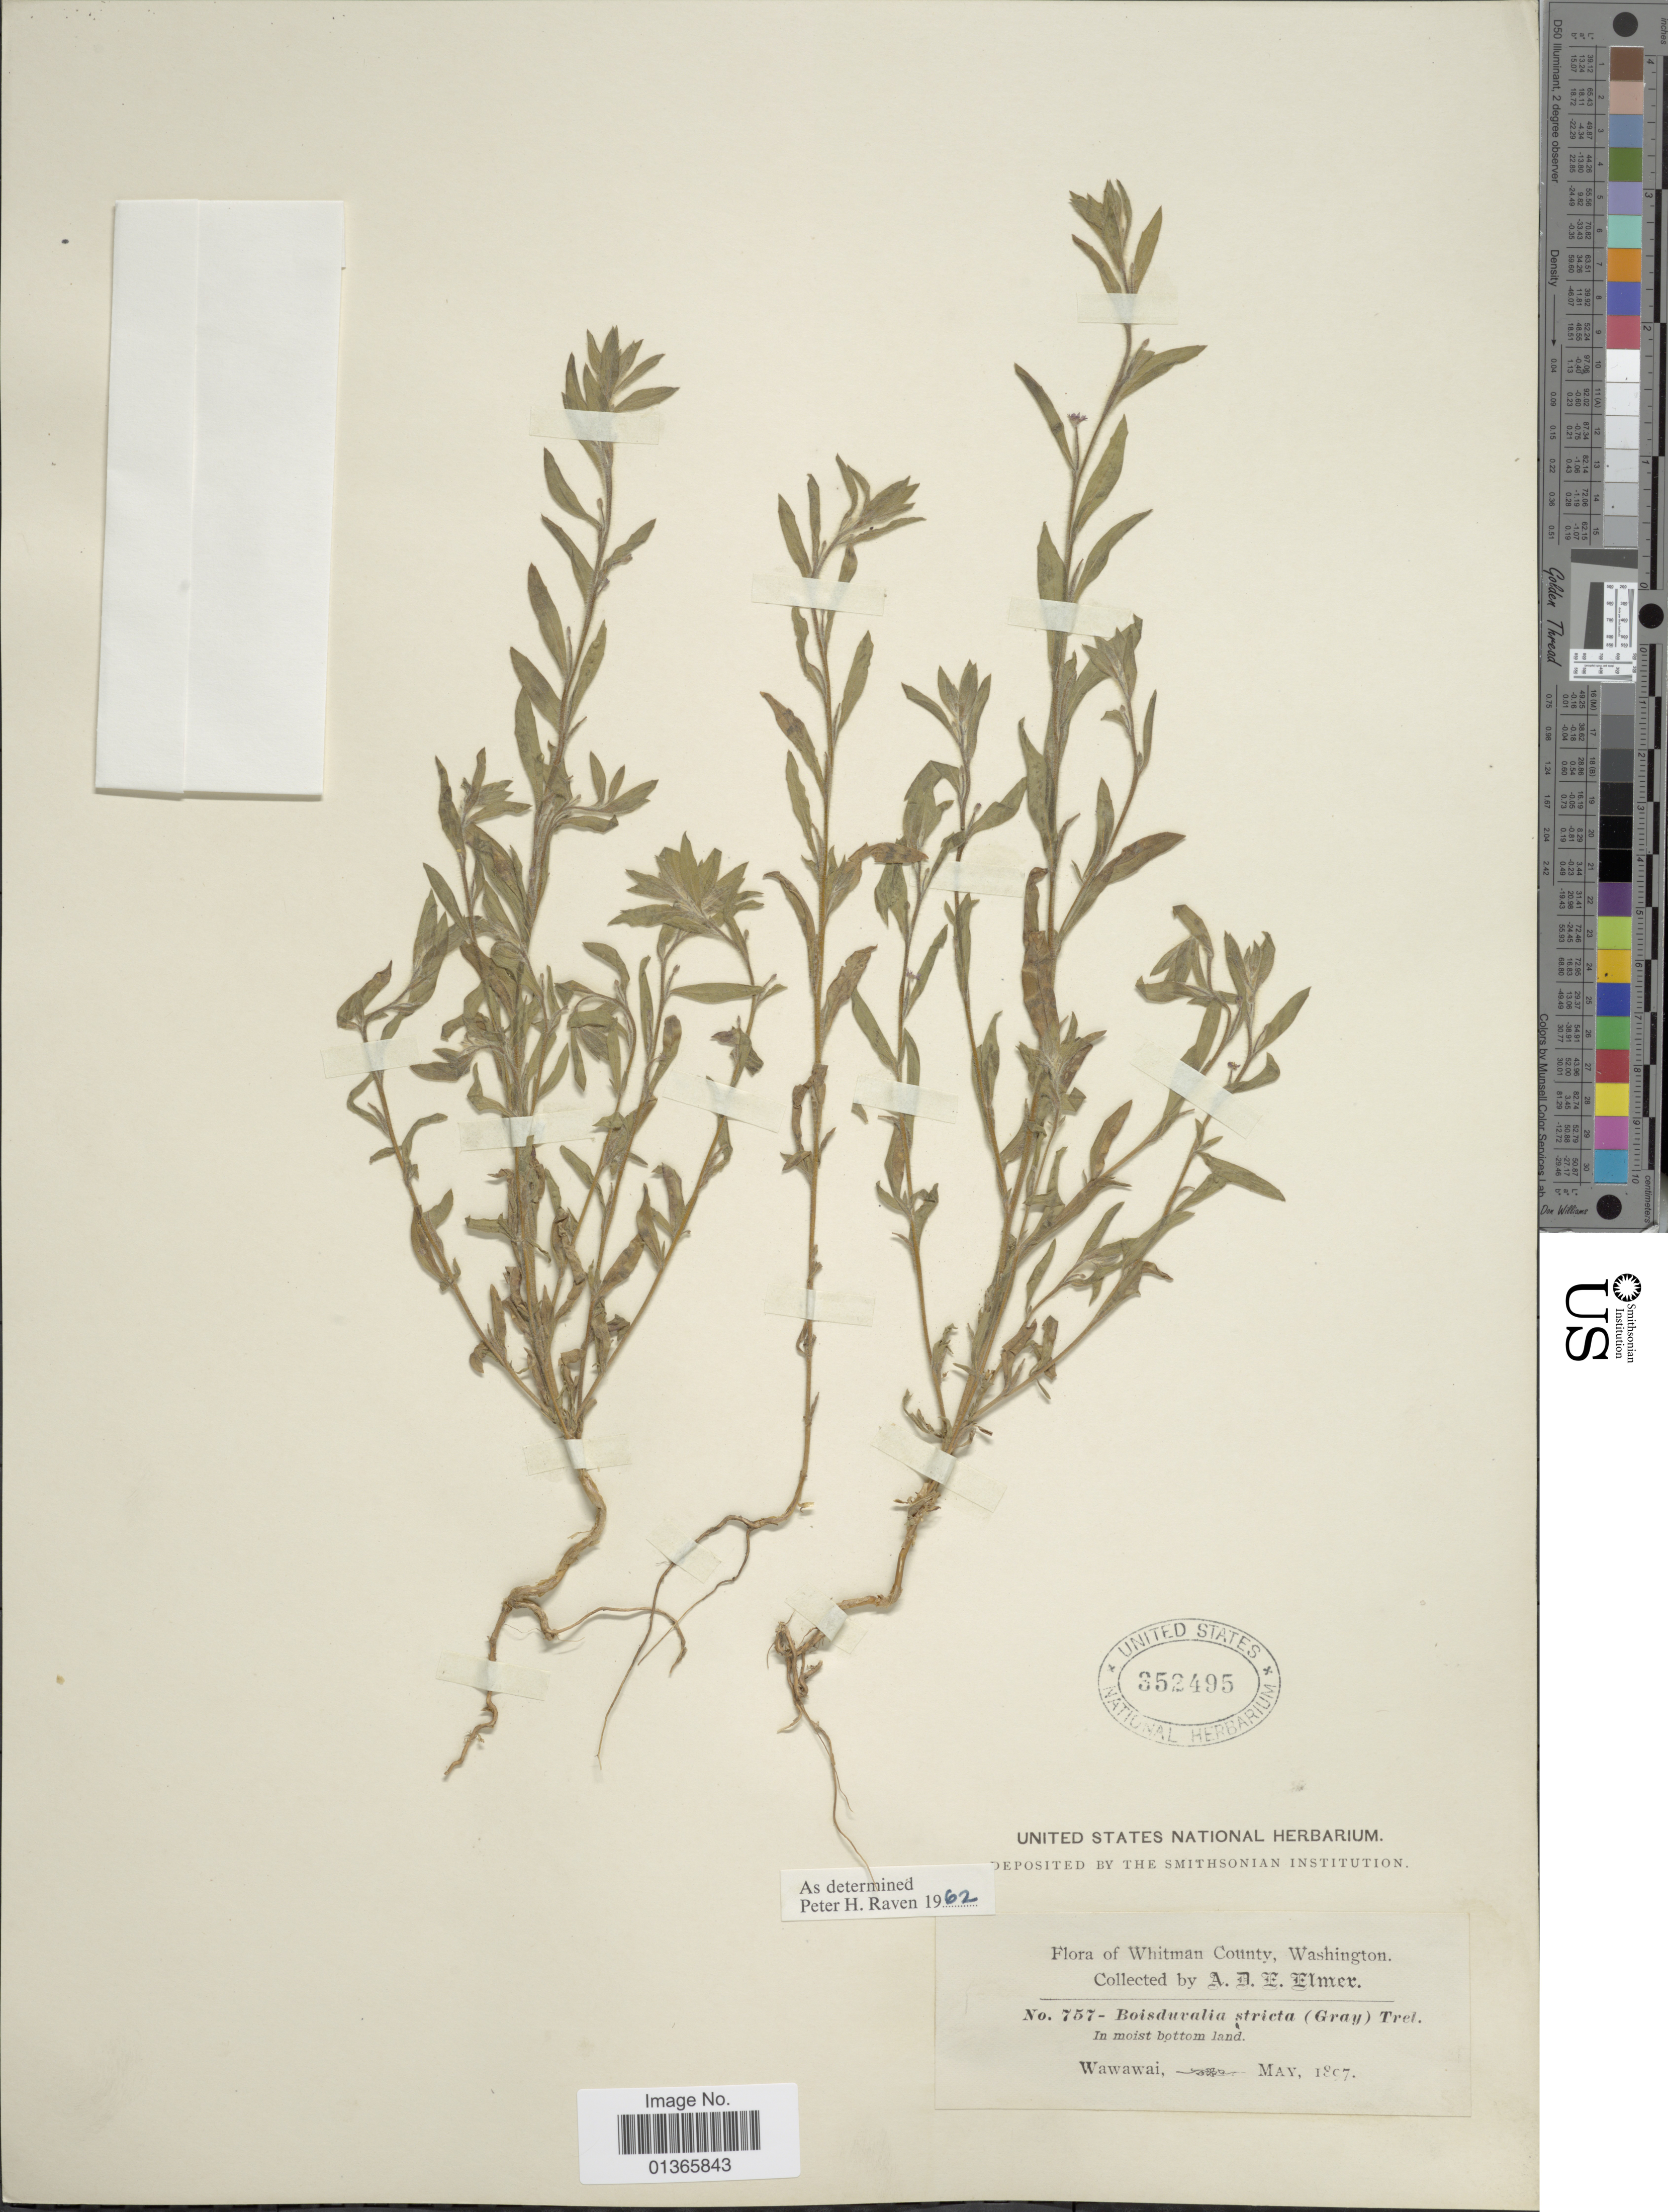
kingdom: Plantae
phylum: Tracheophyta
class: Magnoliopsida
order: Myrtales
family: Onagraceae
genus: Epilobium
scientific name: Epilobium torreyi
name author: (S. Watson) Hoch & P.H. Raven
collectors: A. D. E. Elmer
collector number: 757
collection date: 1897-05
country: United States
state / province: Washington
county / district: Whitman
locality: Whitman County. Wawawai.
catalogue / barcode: US 352495